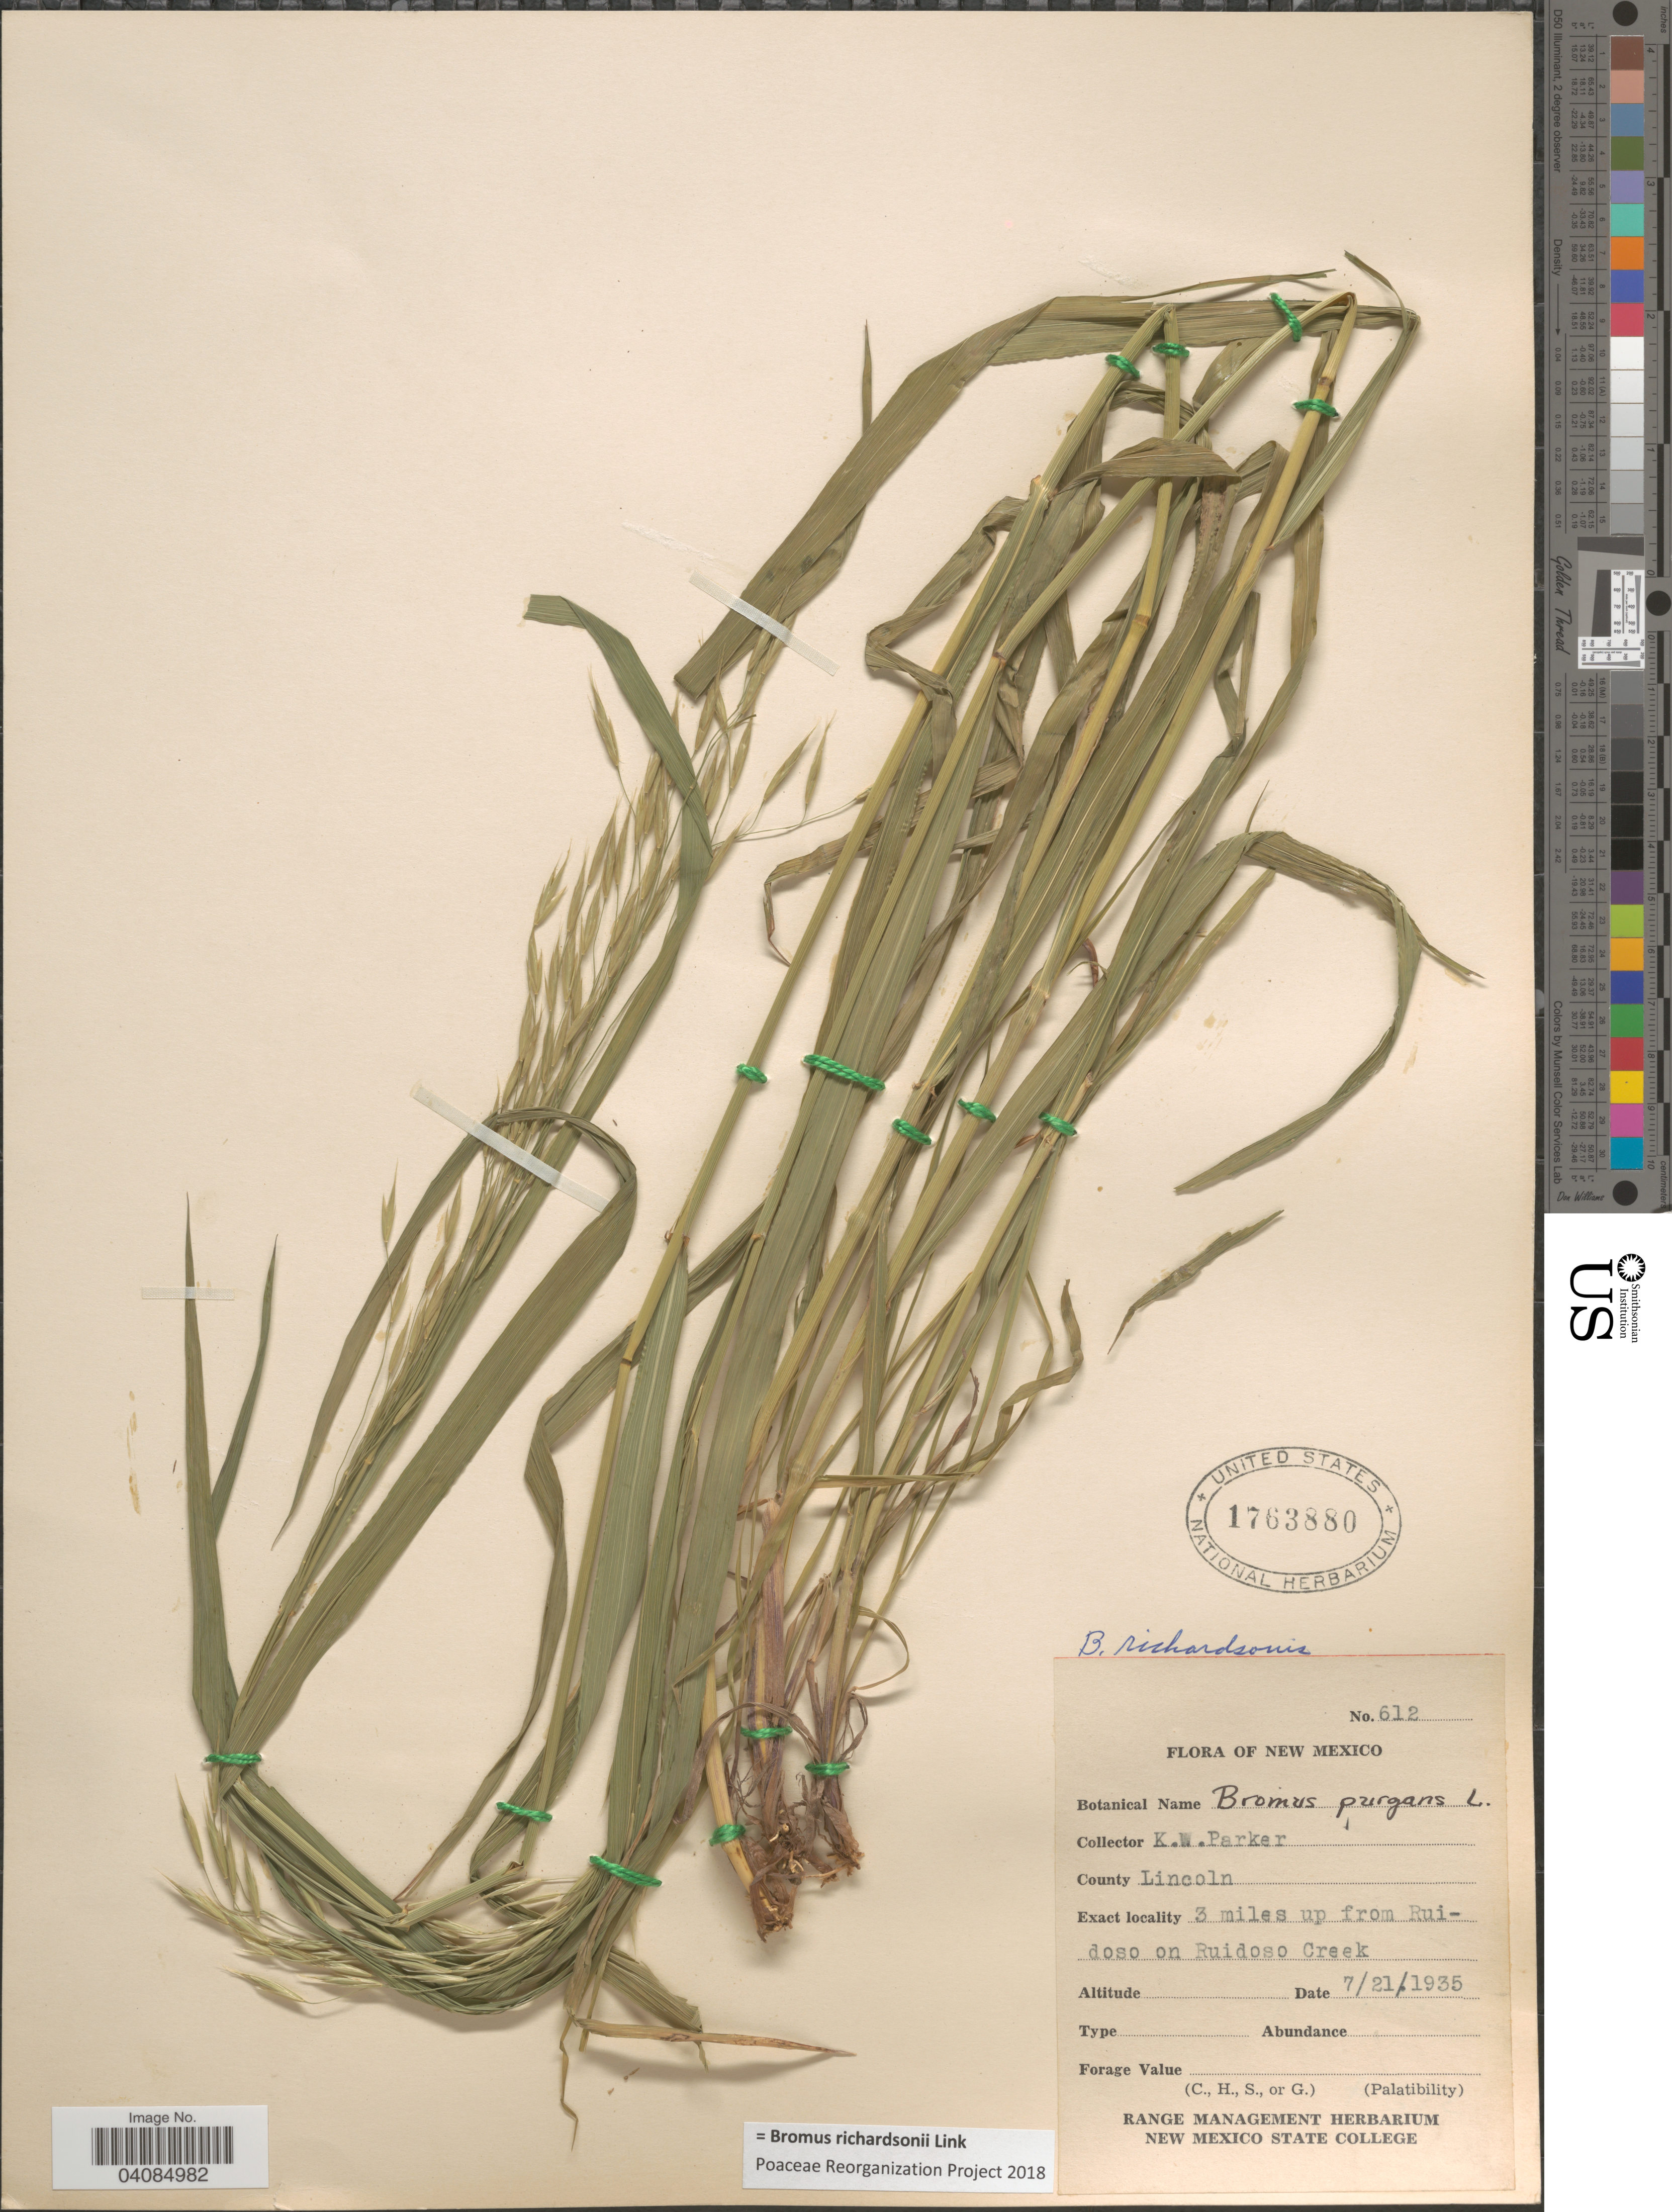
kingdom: Plantae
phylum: Tracheophyta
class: Liliopsida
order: Poales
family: Poaceae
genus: Bromus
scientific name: Bromus racemosus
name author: L.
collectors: K. Parker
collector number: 612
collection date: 1935-07-21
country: United States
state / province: New Mexico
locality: County Lincoln. 3 miles up from Ruidosos on Ruidoso Creek.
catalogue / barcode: US 1763880